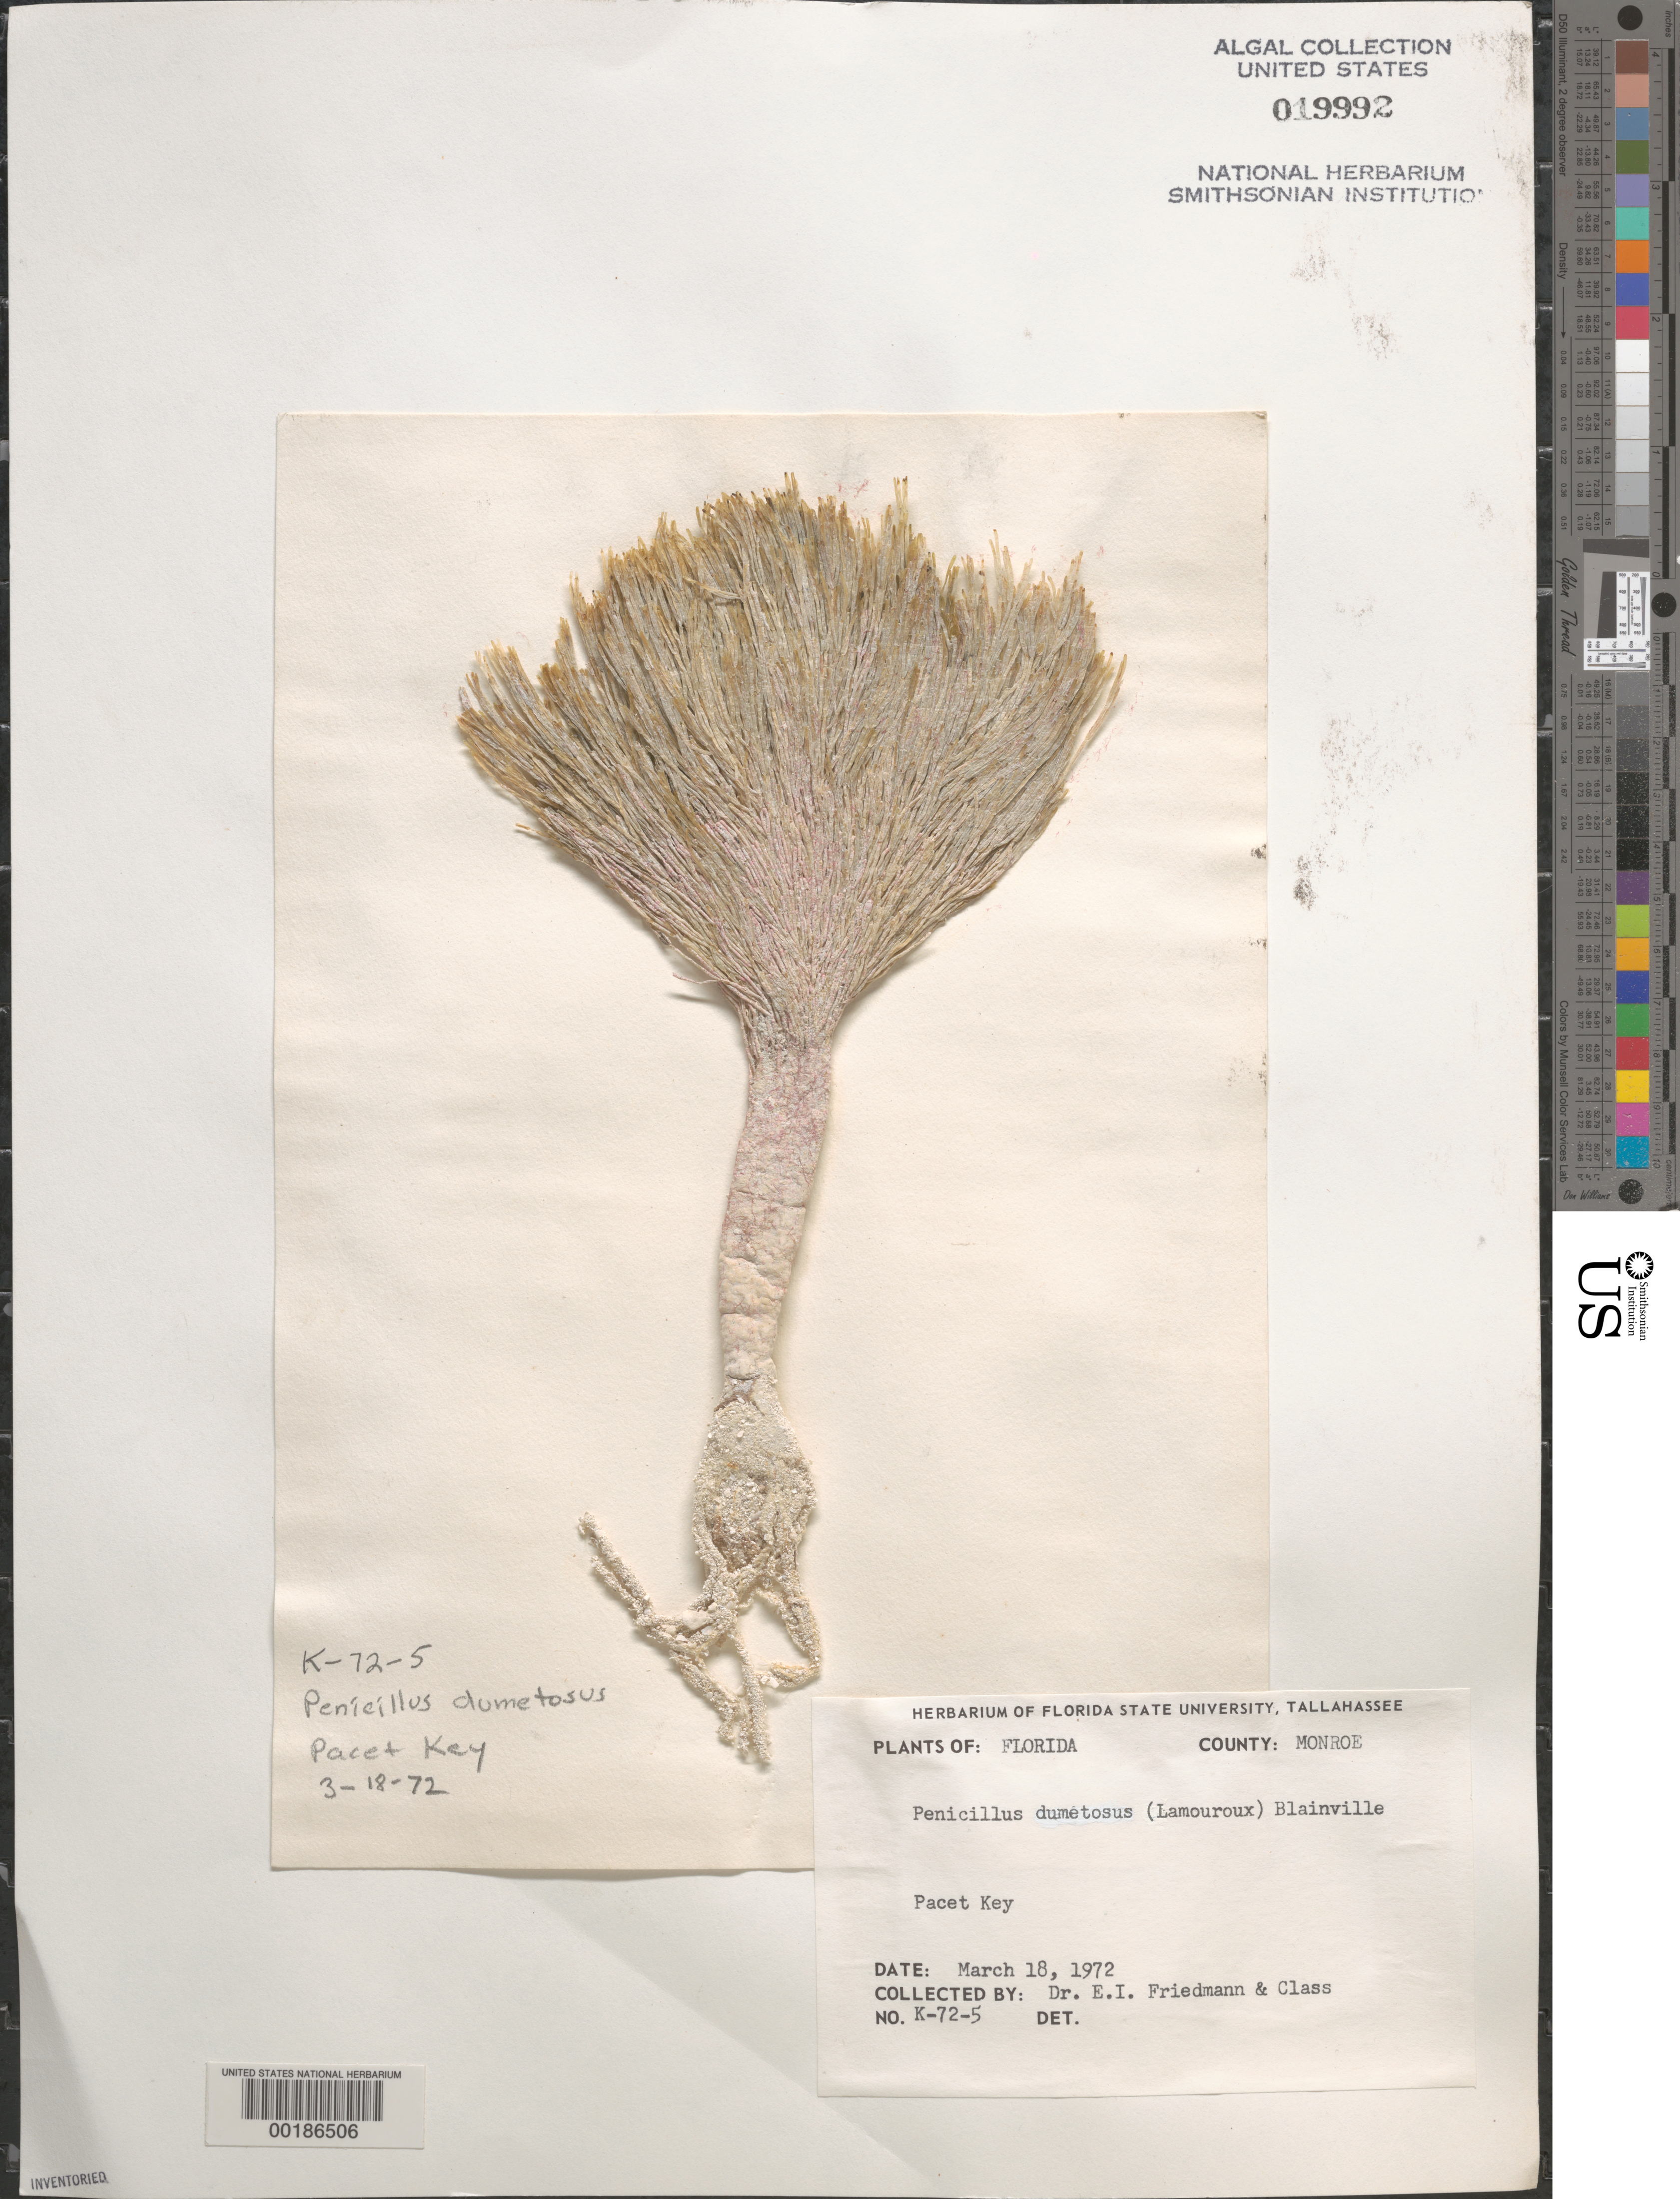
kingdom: Plantae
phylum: Chlorophyta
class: Ulvophyceae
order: Bryopsidales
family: Udoteaceae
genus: Penicillus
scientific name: Penicillus dumetosus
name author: (J.V.Lamouroux) Blainville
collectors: E. Friedmann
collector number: K-72-5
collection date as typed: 18 Mar 1972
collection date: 1972-03-18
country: United States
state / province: Florida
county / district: Monroe County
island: Pacet Key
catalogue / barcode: US 19992